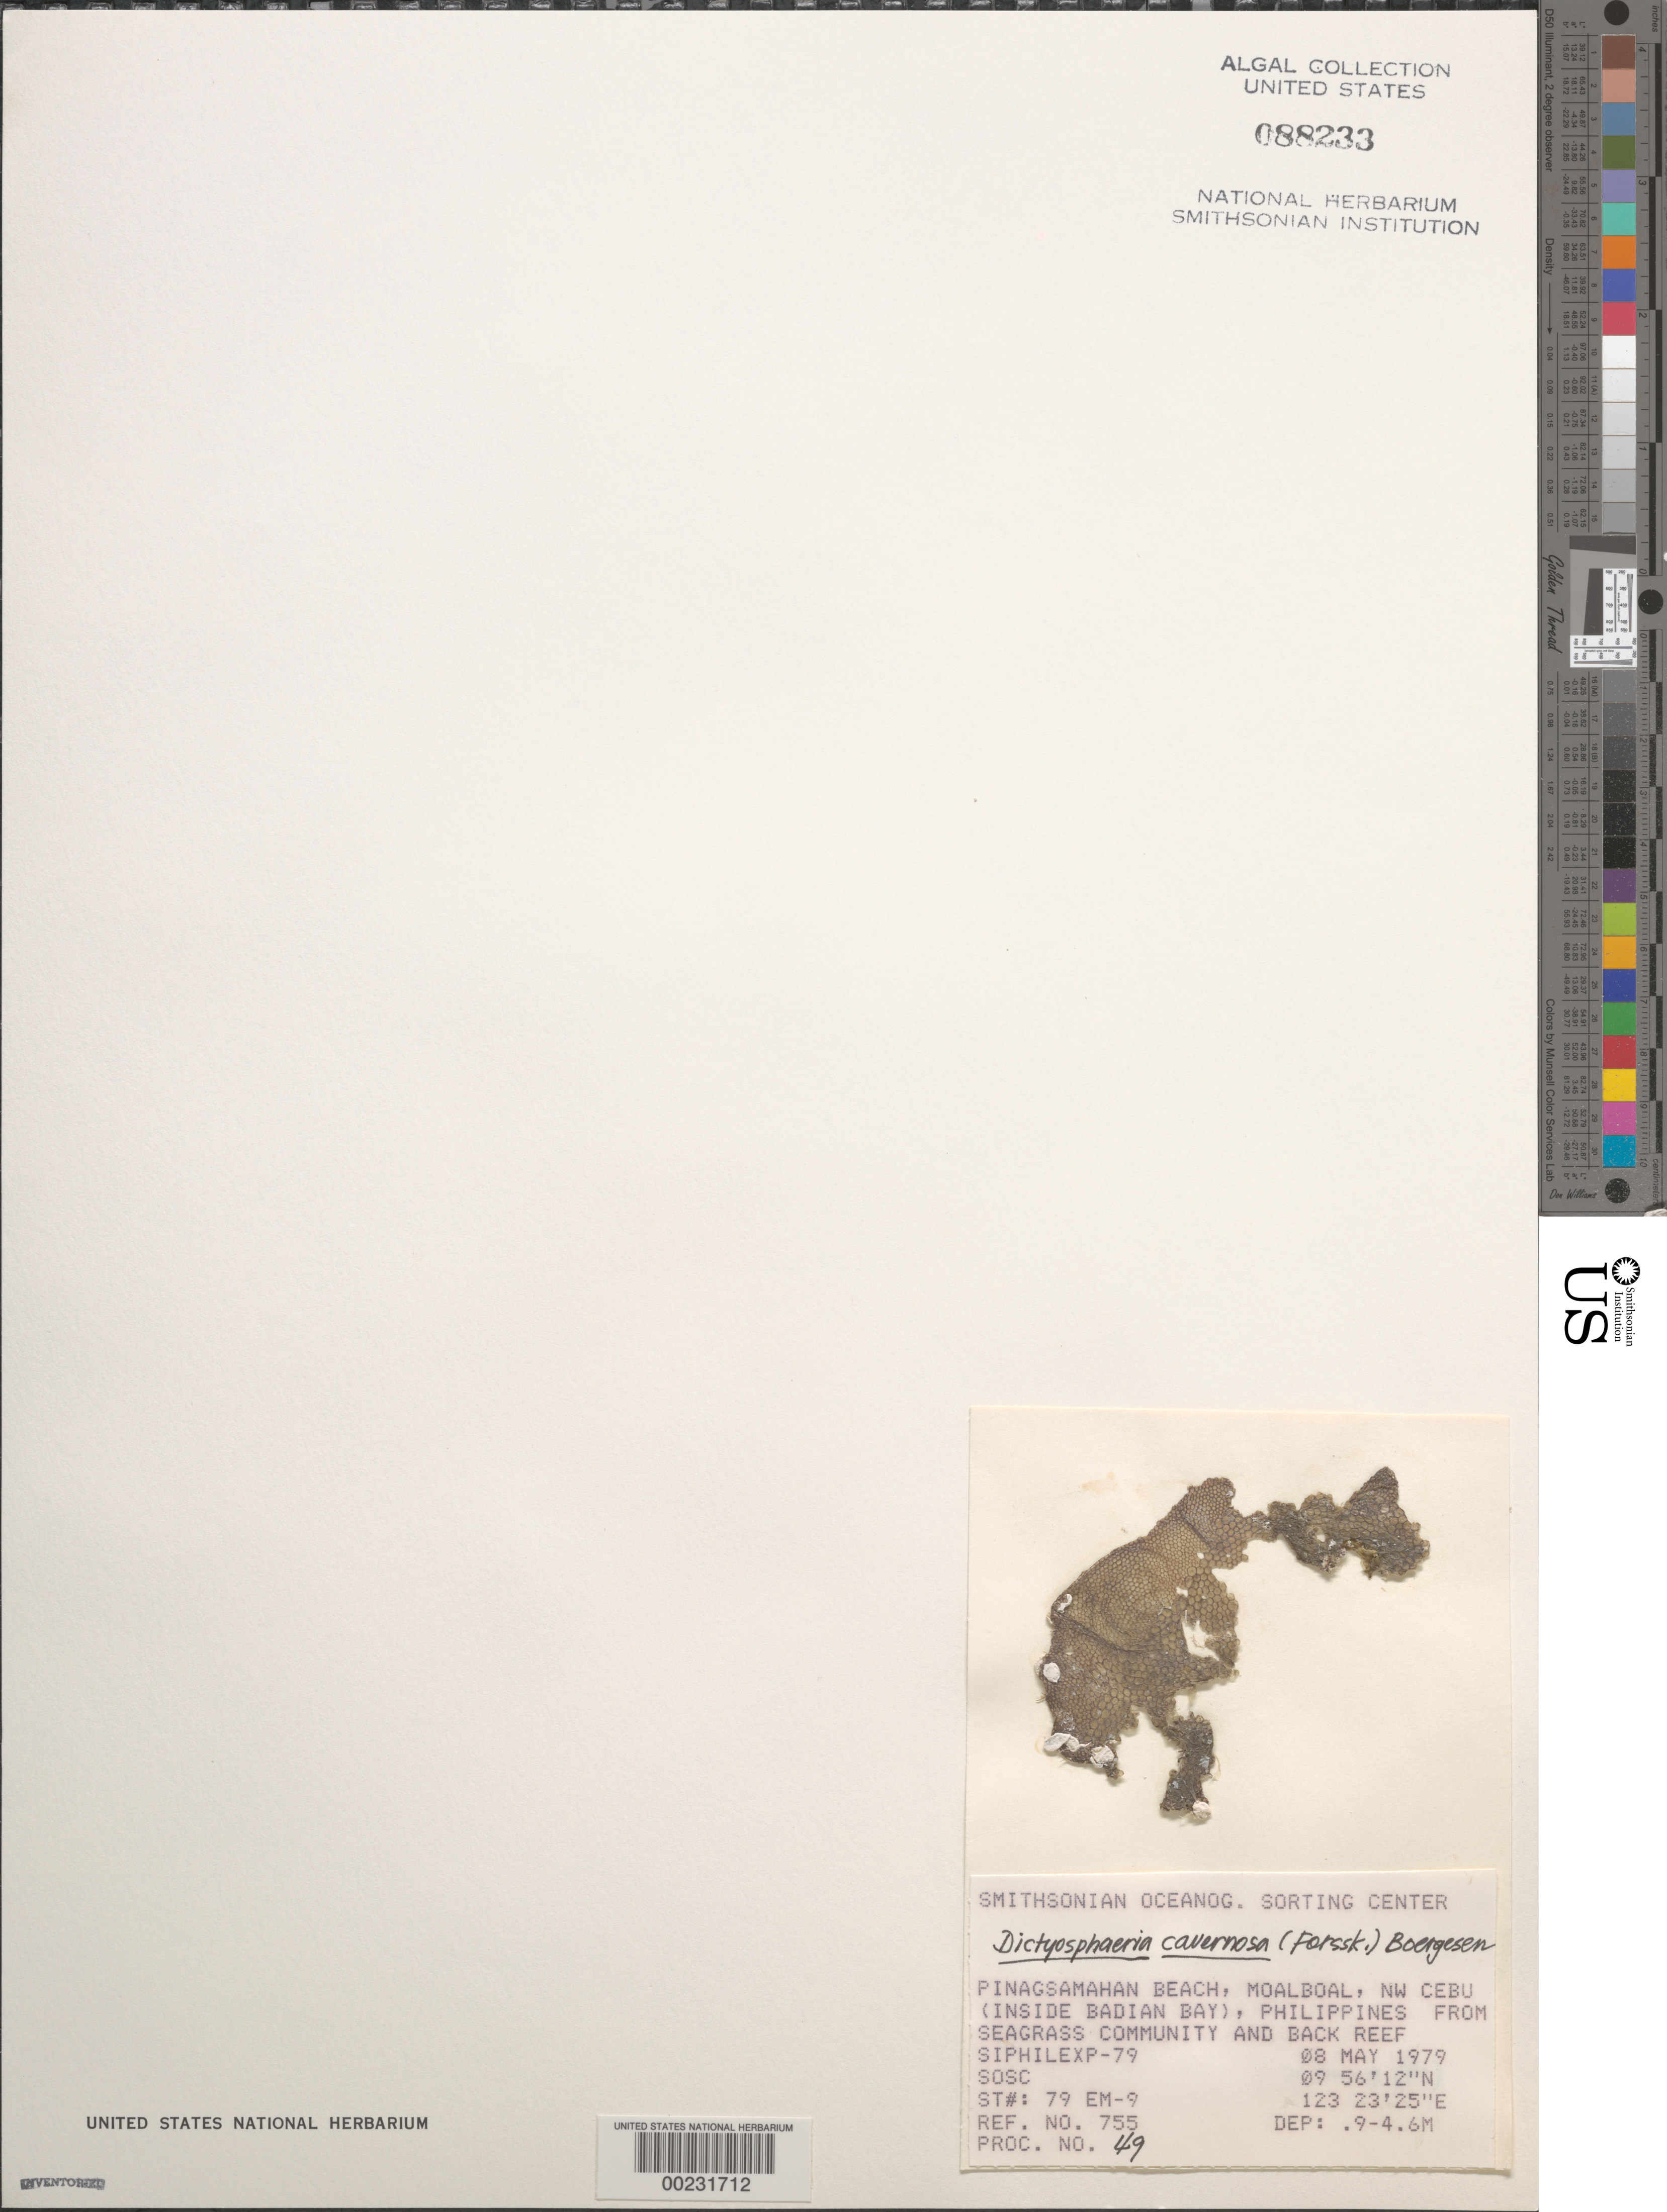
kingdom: Plantae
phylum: Chlorophyta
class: Ulvophyceae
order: Siphonocladales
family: Siphonocladaceae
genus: Dictyosphaeria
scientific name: Dictyosphaeria cavernosa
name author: (Forssk.) Børgesen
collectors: SOSC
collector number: Station 79 Em-9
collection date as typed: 08 May 1979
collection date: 1979-05-08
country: Philippines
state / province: Central Visayas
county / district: Cebu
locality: Pinagsamahan beach, moalboal, cebu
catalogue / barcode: US 88233